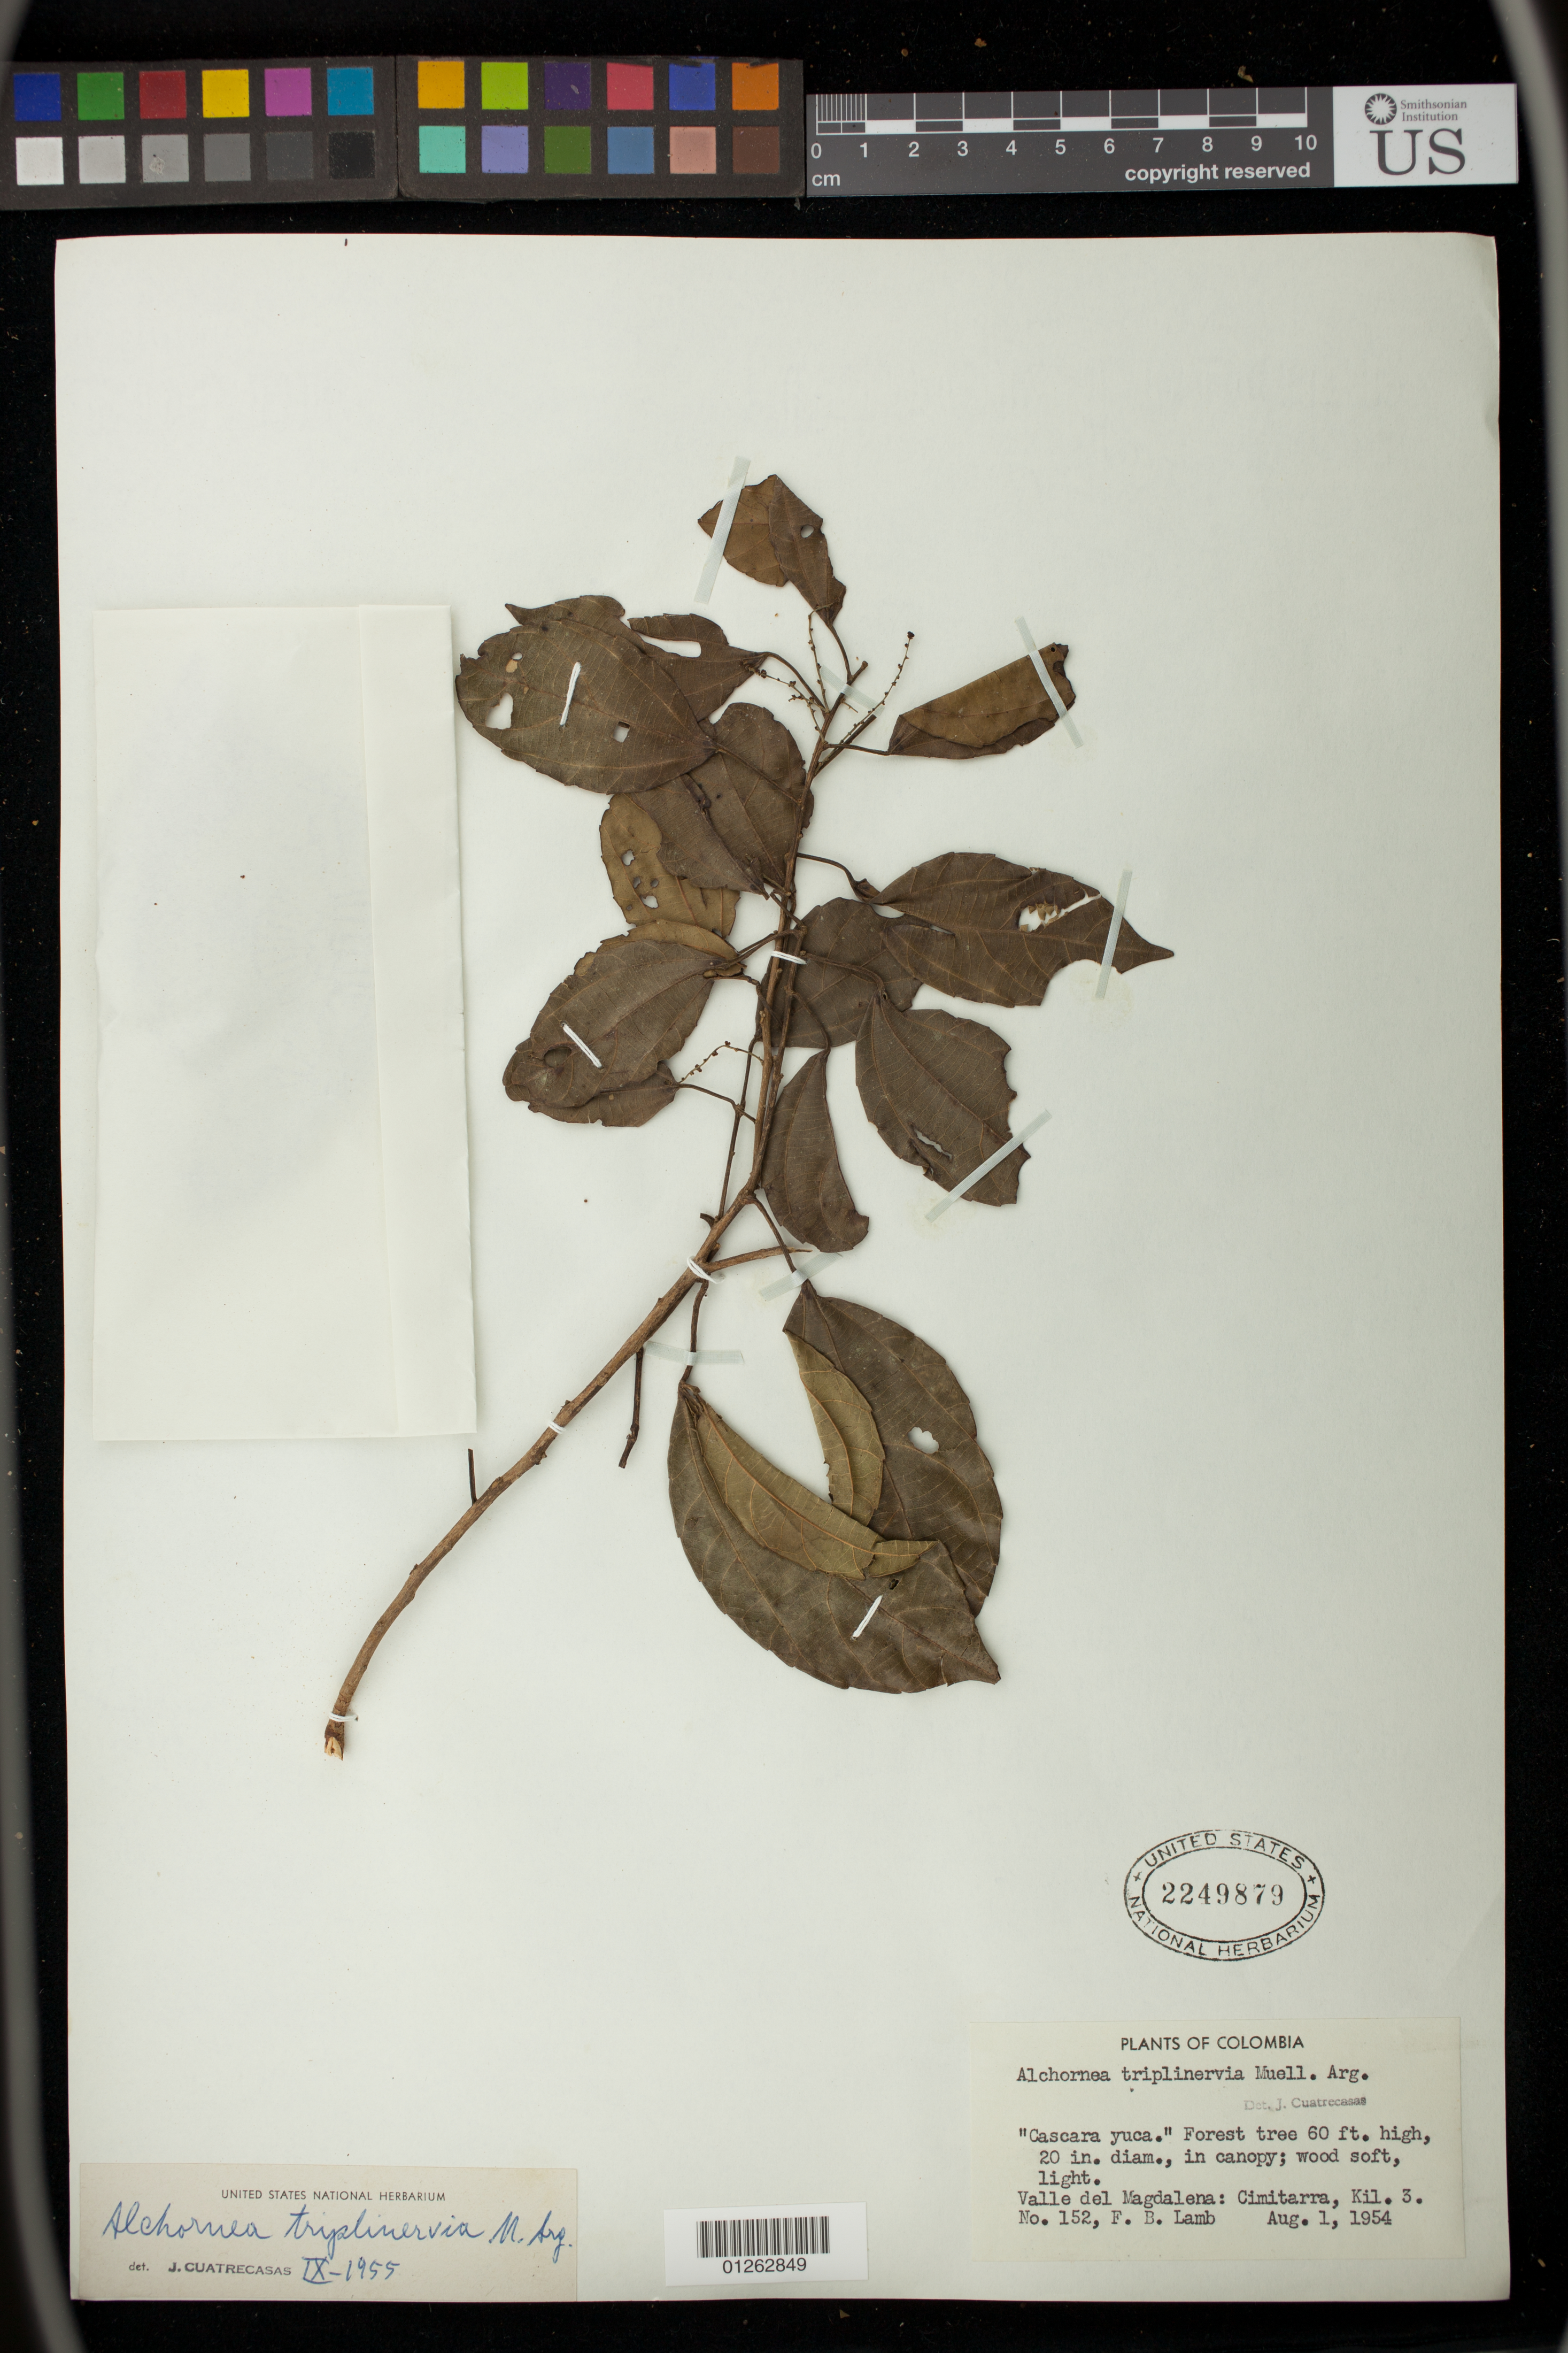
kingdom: Plantae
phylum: Tracheophyta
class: Magnoliopsida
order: Malpighiales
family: Euphorbiaceae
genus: Alchornea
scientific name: Alchornea triplinervia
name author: (Spreng.) Müll. Arg.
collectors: F. B. Lamb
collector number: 152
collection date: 1954-08-01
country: Colombia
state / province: Santander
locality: Valle del Magdalena: Cimitarra, Kil. 3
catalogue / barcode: US 2249879